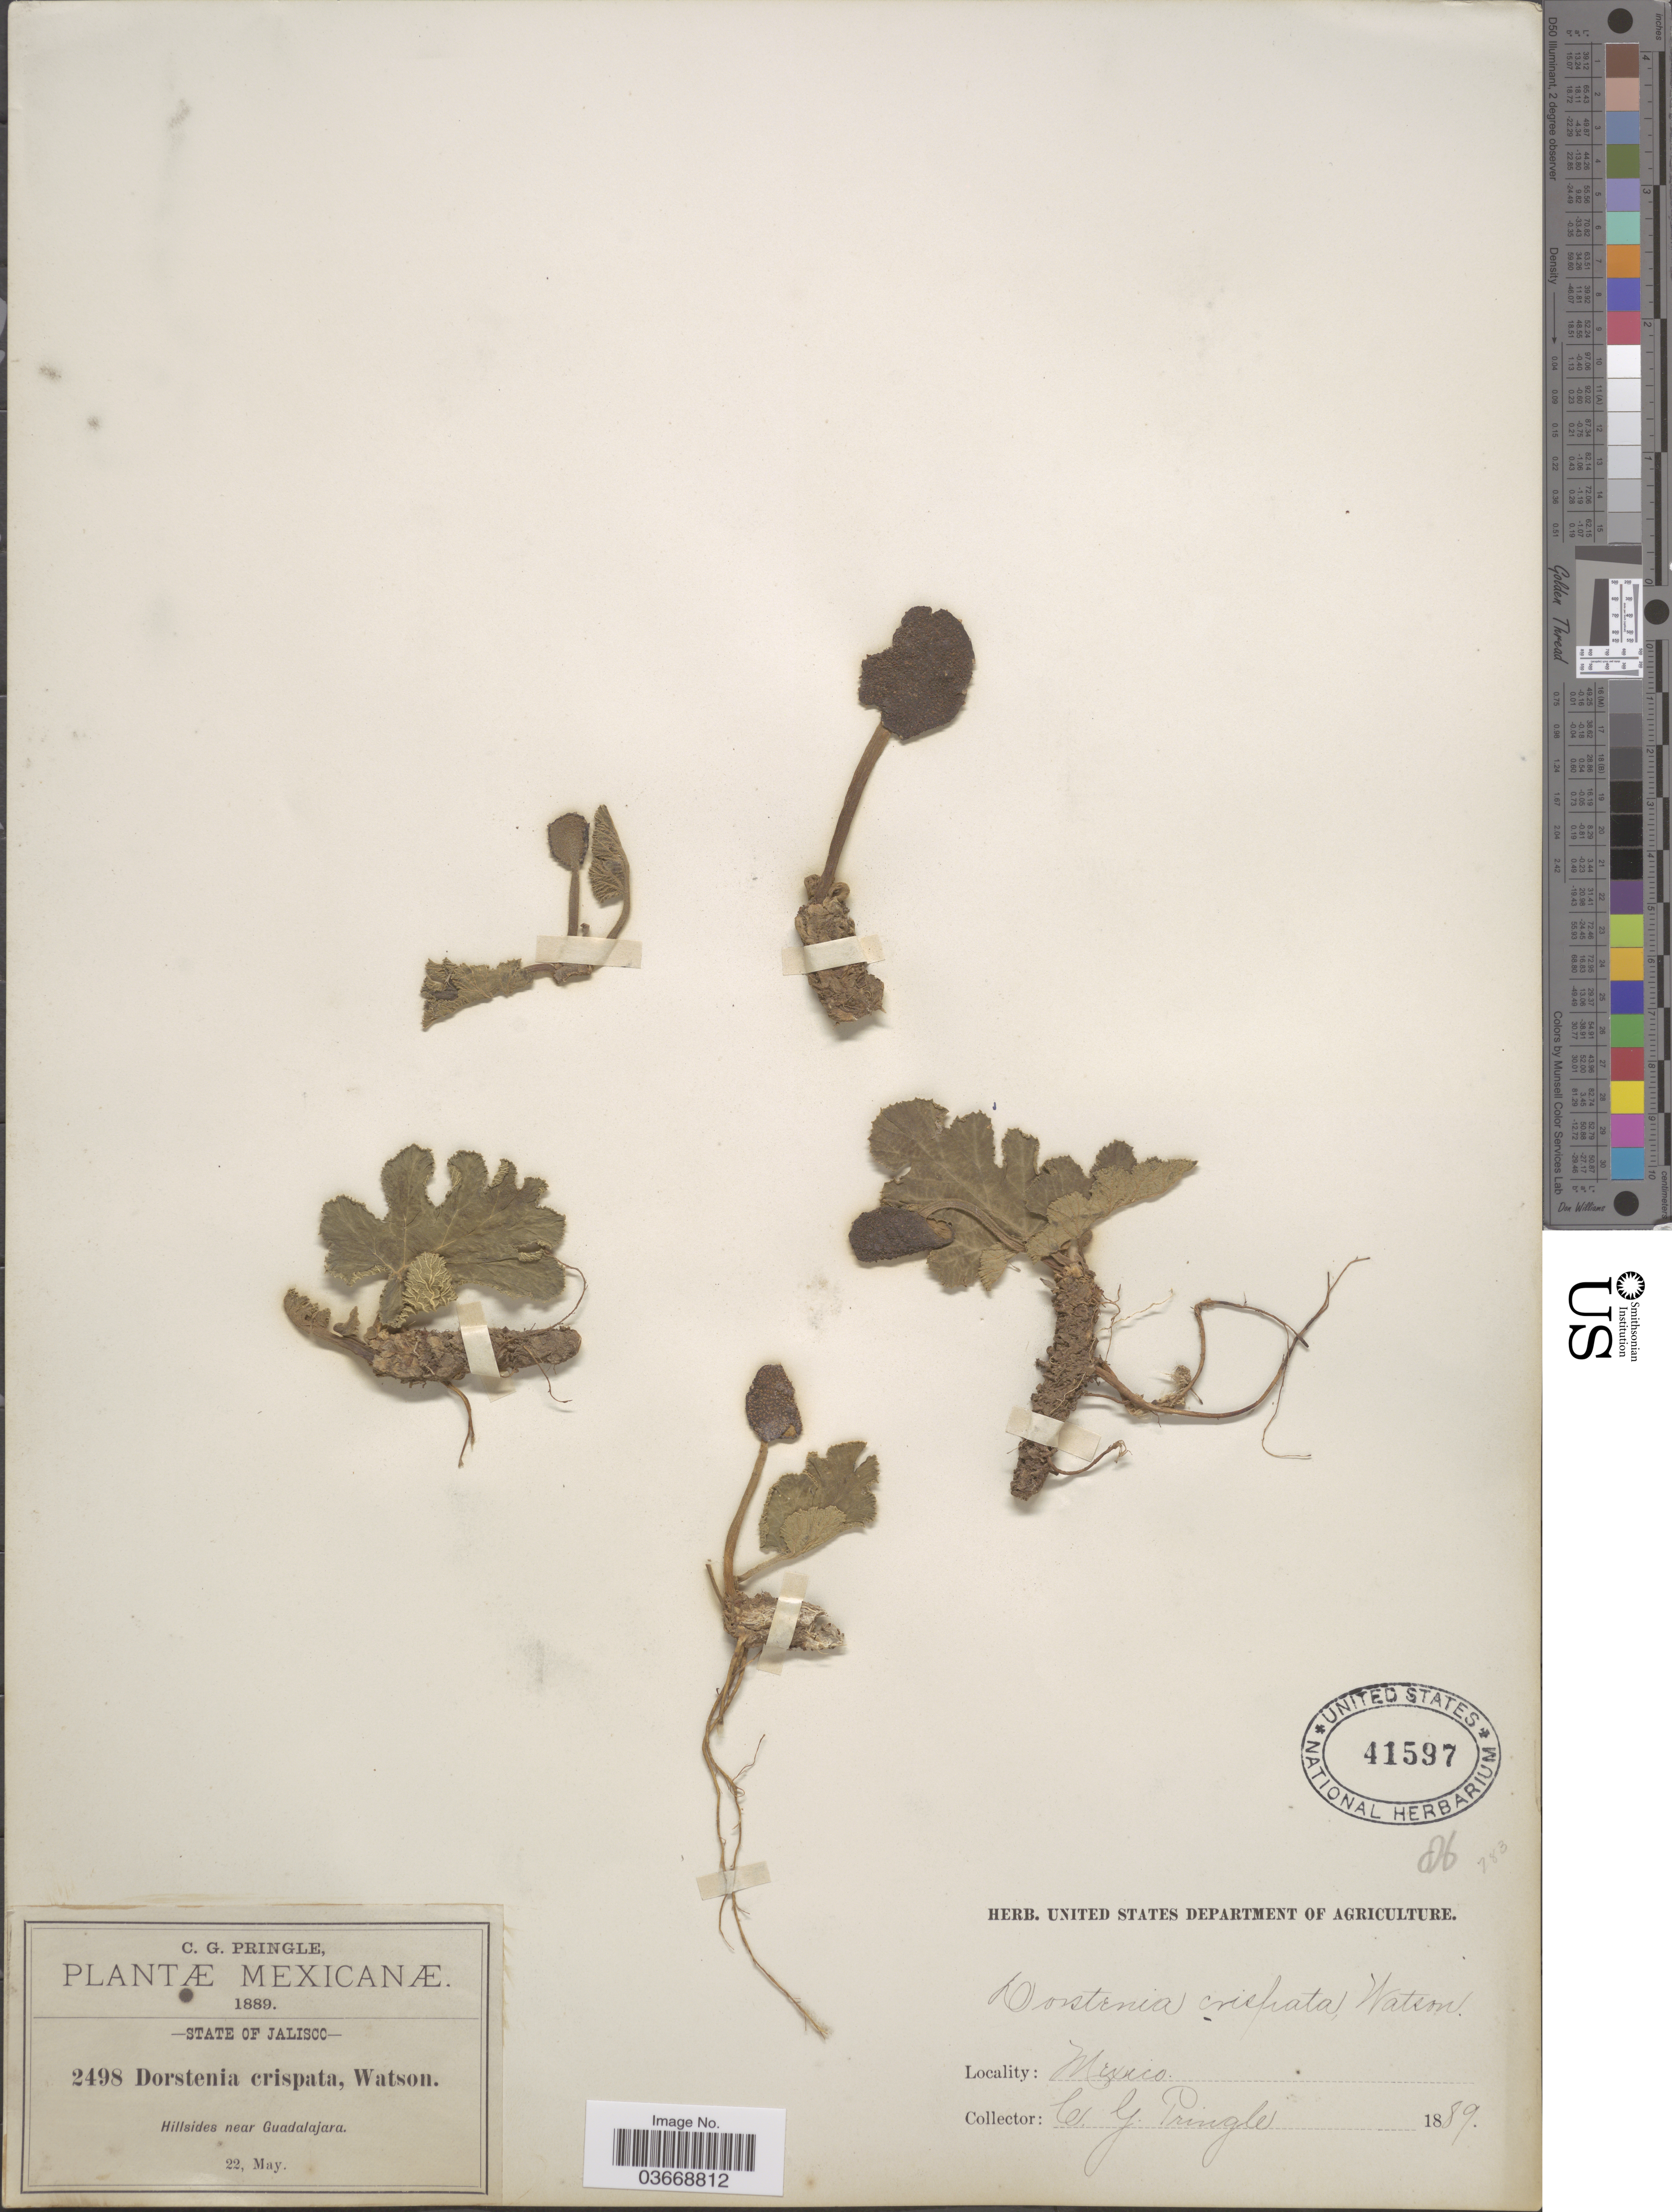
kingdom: Plantae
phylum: Tracheophyta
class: Magnoliopsida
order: Rosales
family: Moraceae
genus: Dorstenia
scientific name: Dorstenia crispata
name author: S. Watson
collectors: C. G. Pringle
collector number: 2498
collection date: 1889-05-22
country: Mexico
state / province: Jalisco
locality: Hillsides near Guadalajara.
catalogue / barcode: US 41597